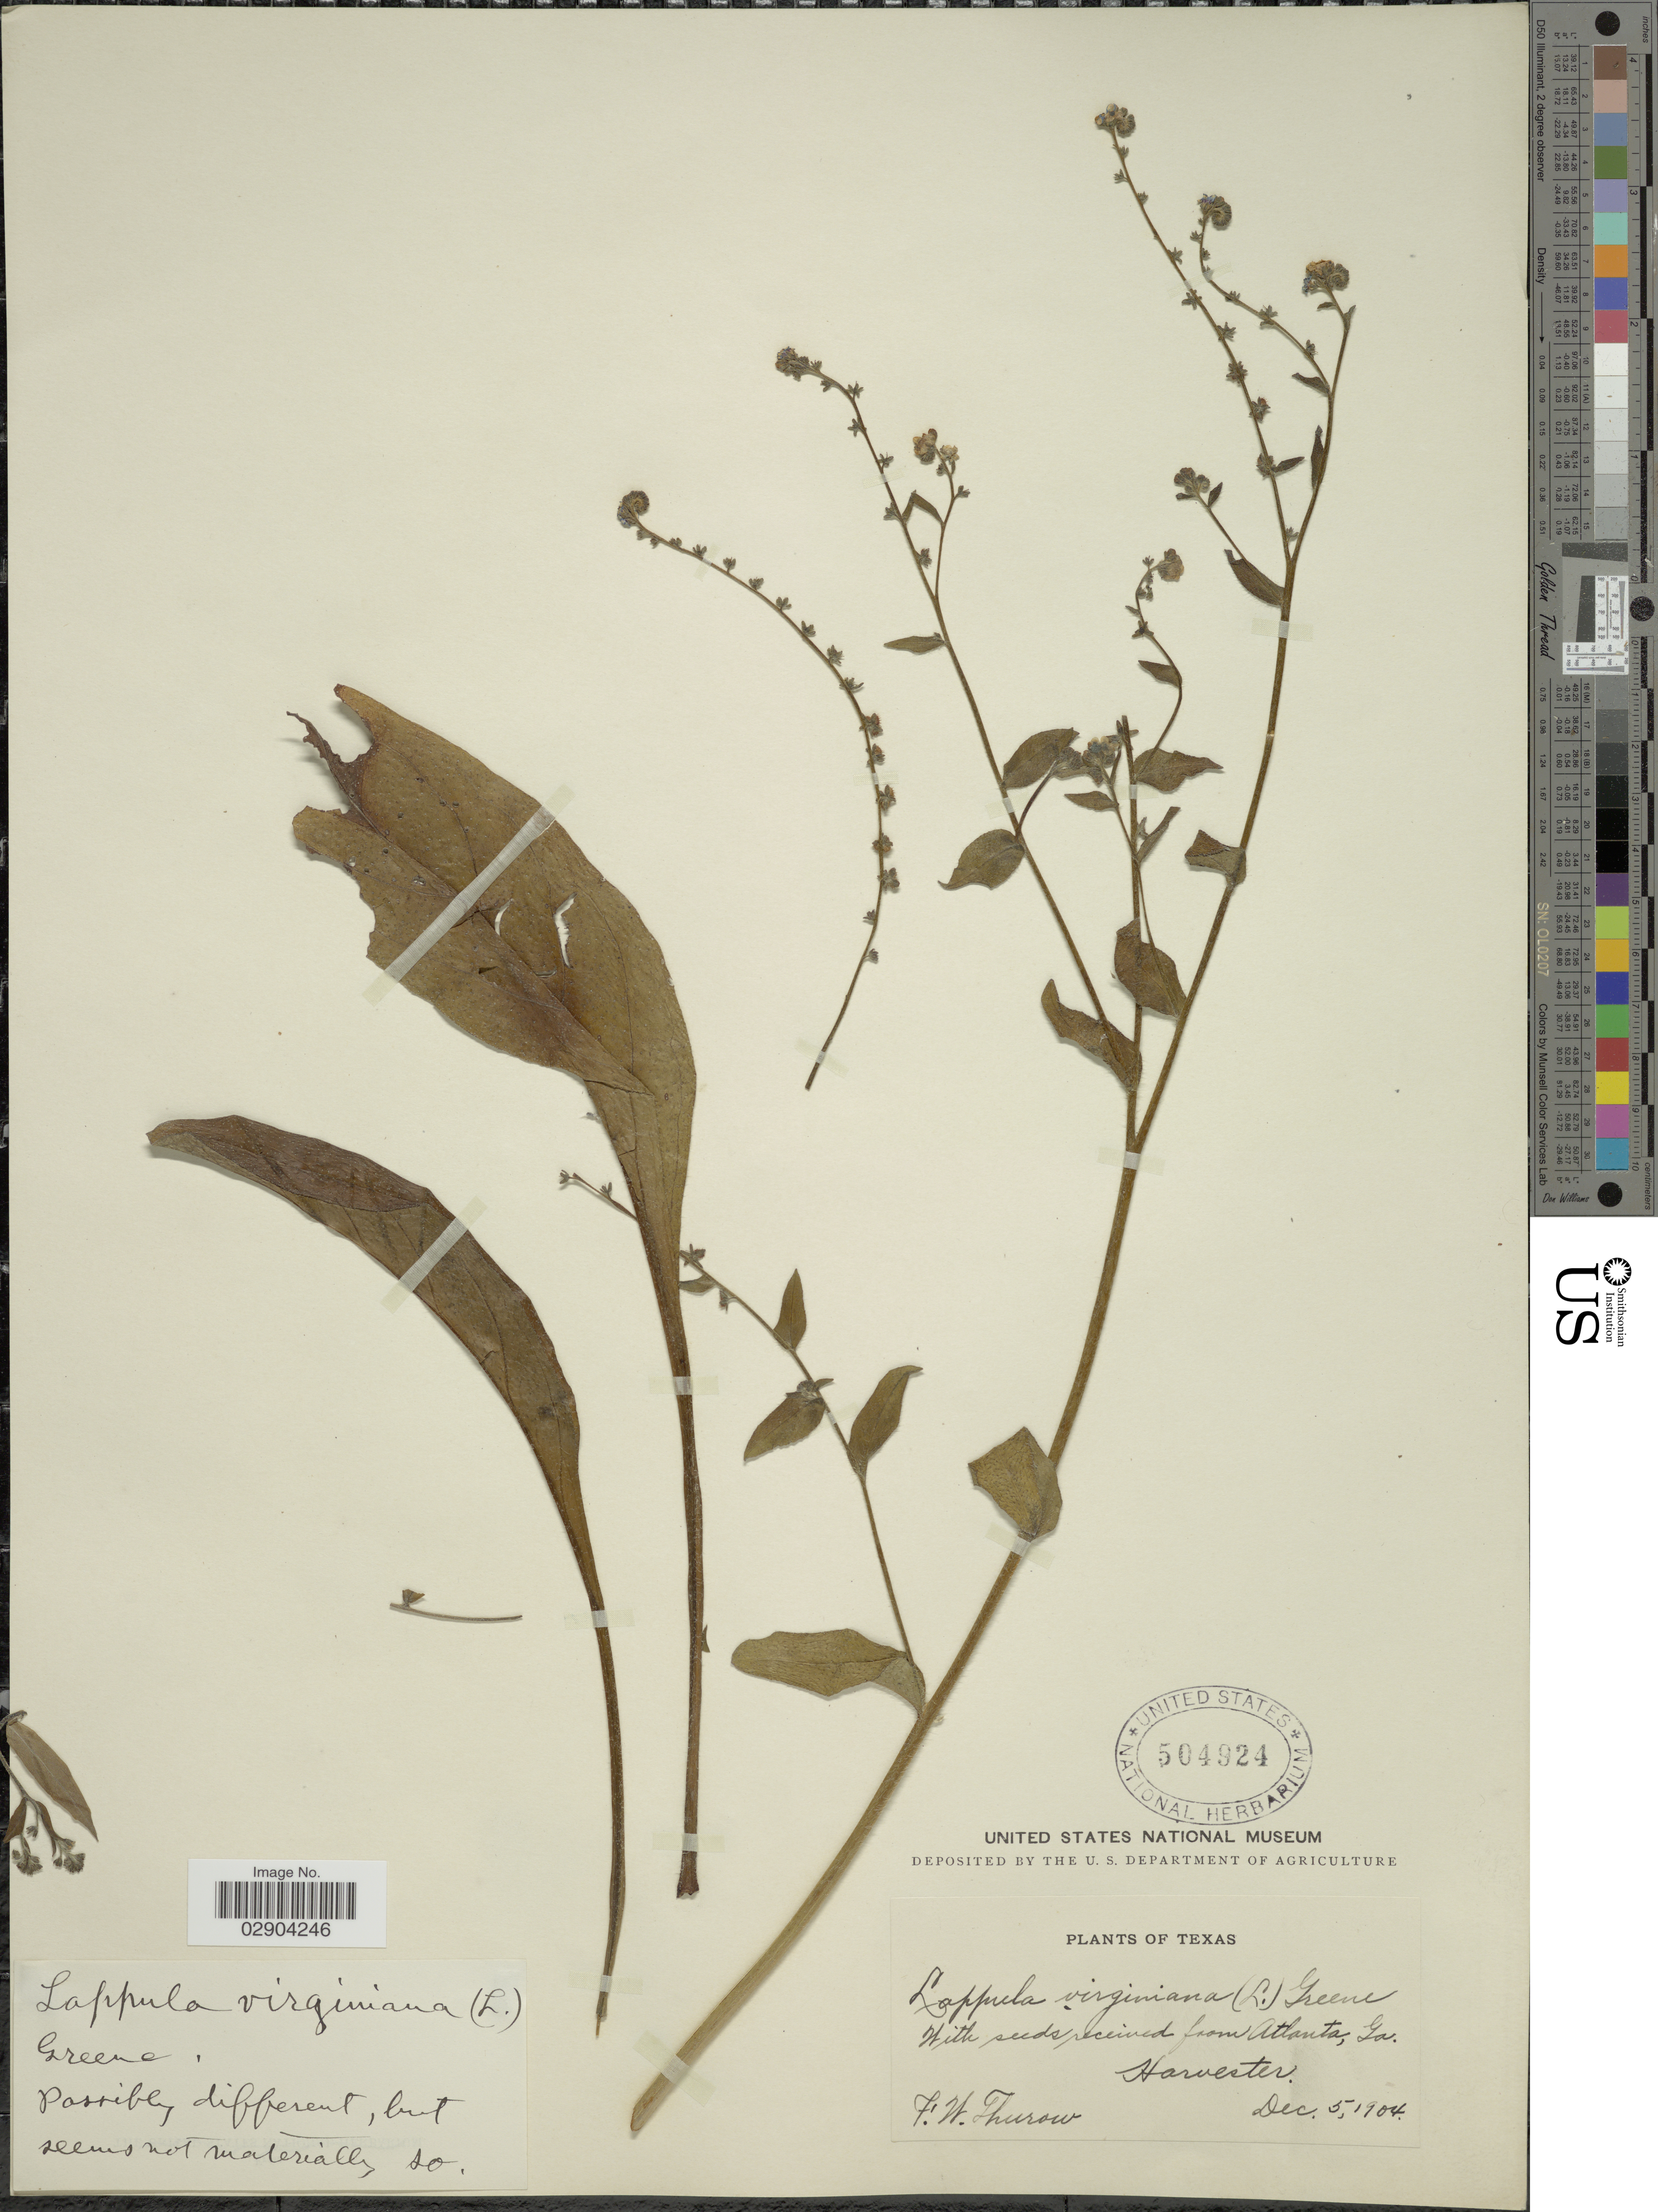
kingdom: Plantae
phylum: Tracheophyta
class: Magnoliopsida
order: Boraginales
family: Boraginaceae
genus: Hackelia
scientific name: Hackelia virginiana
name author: (L.) I.M. Johnst.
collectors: F. W. Thurow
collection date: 1904-12-05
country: United States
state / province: Georgia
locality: With seeds received from Atlanta, Ga. Harvester.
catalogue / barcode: US 504924